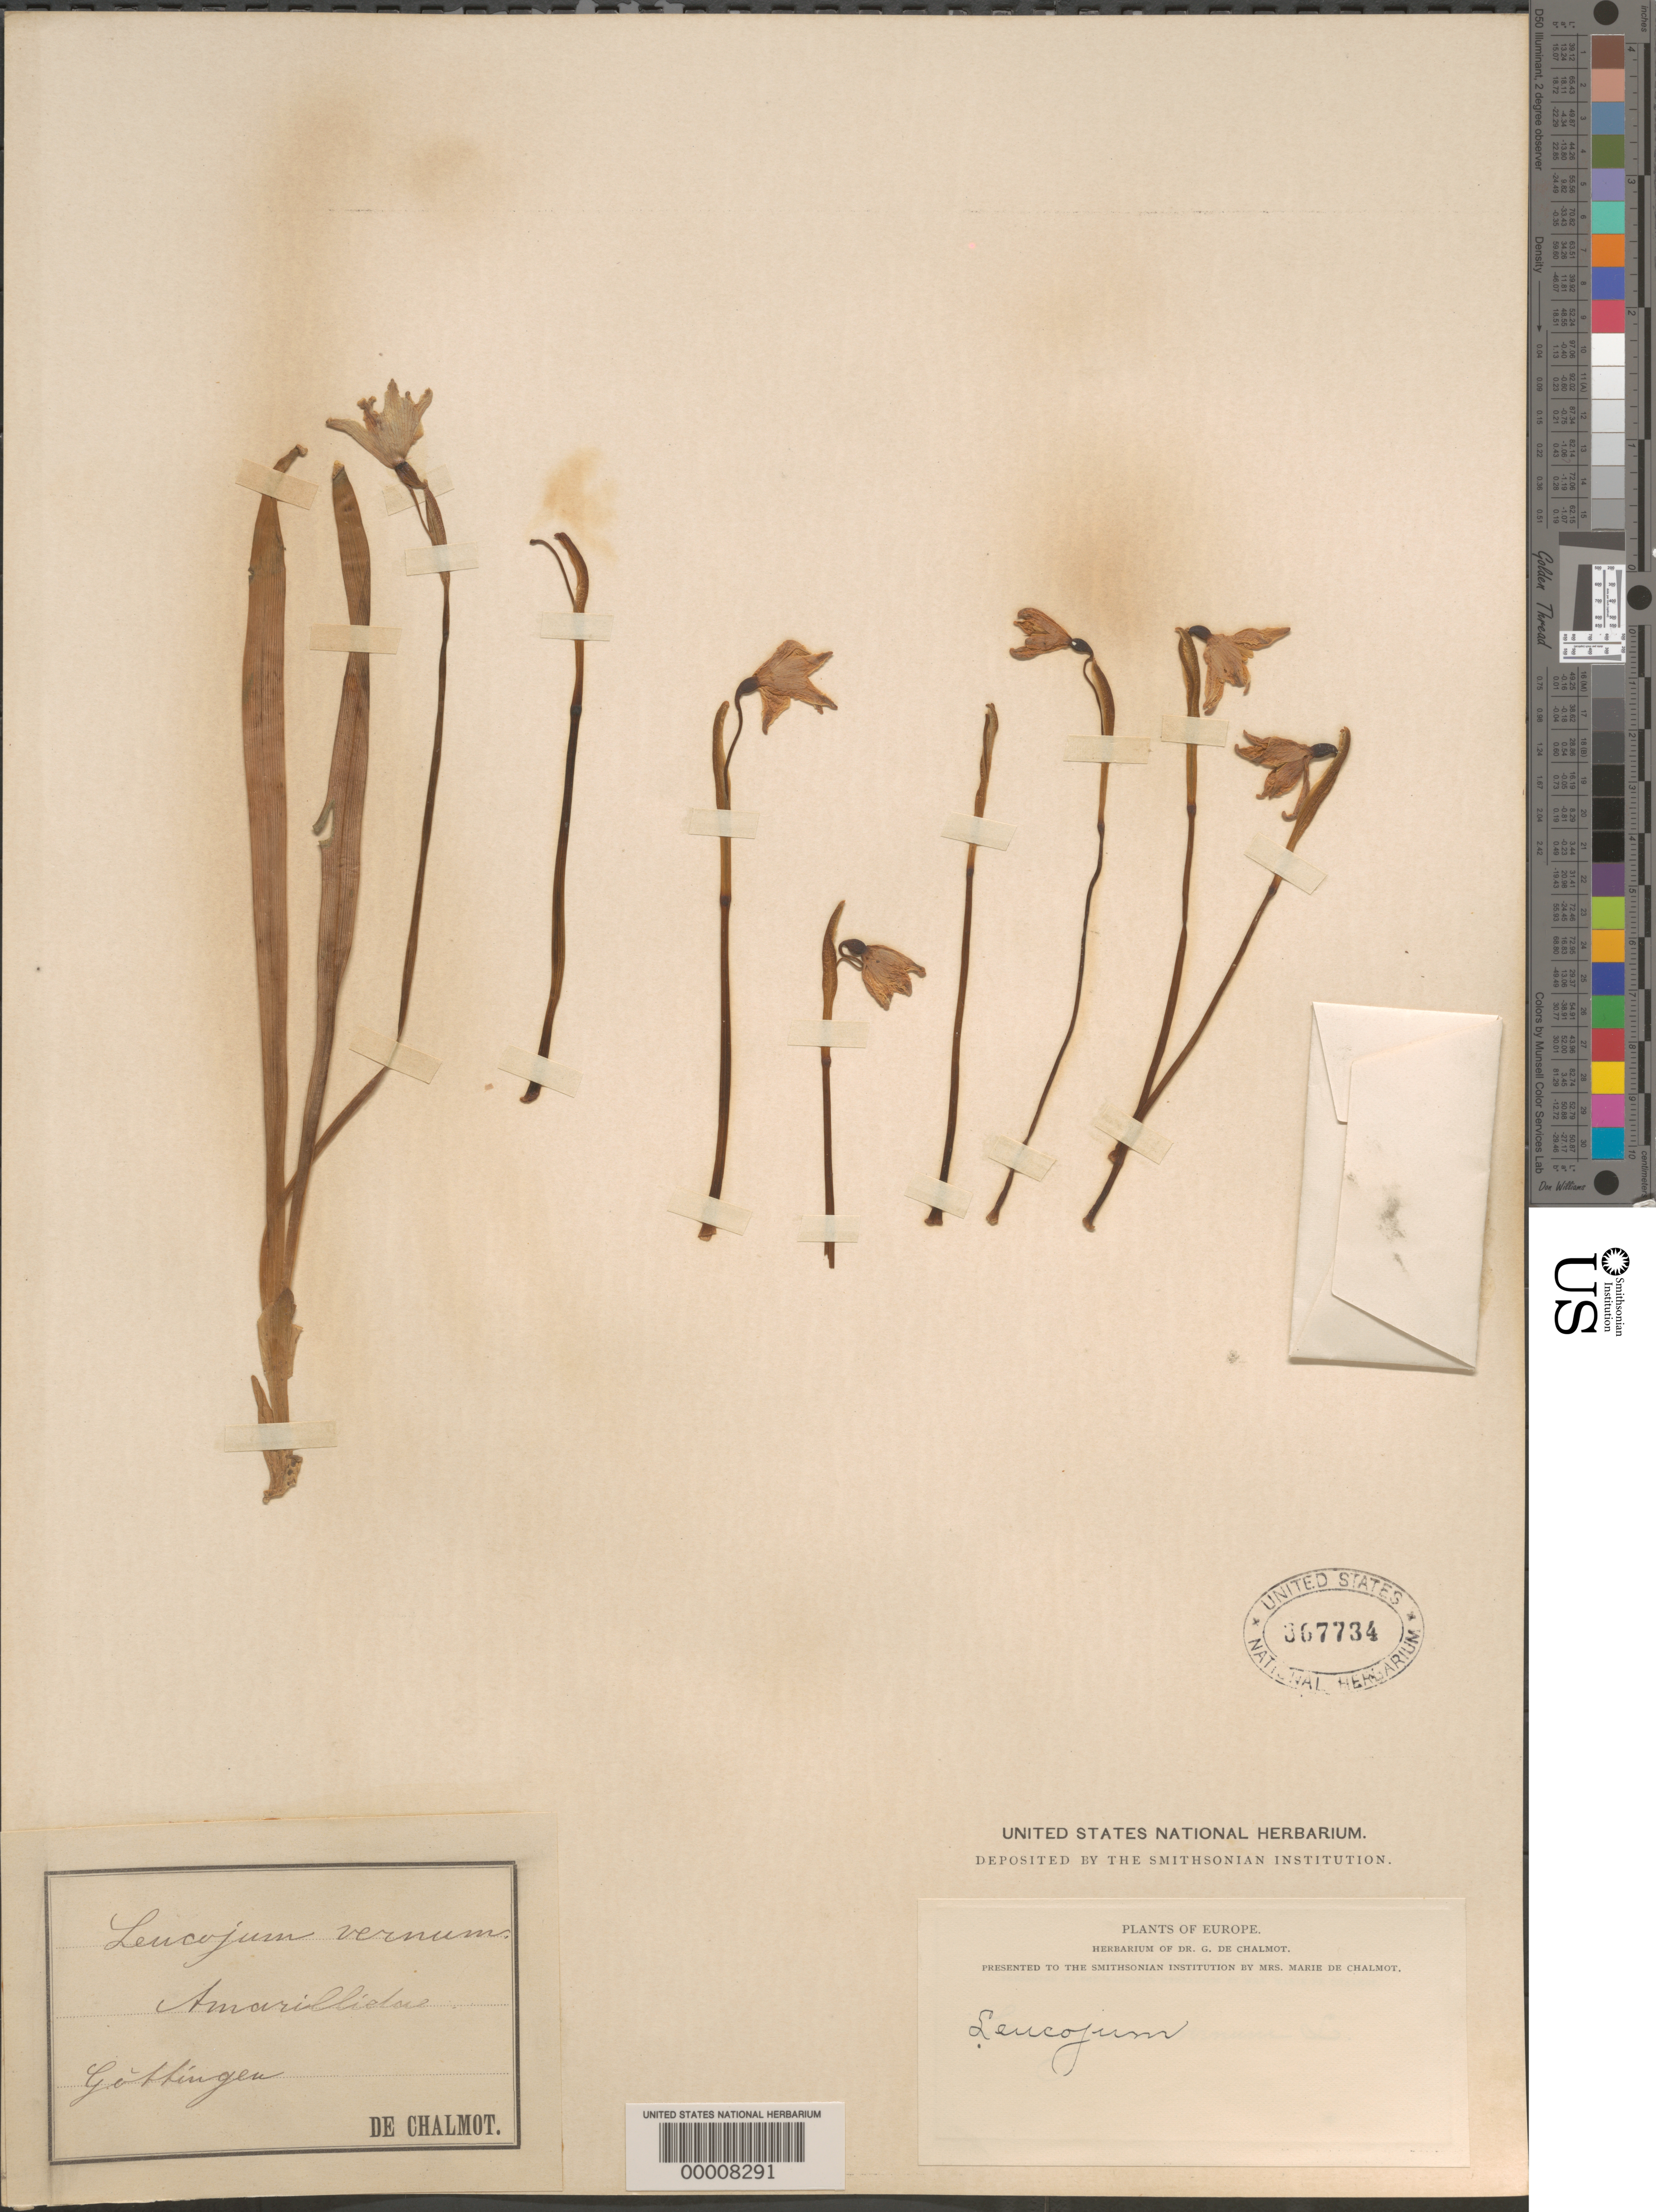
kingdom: Plantae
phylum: Tracheophyta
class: Liliopsida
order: Asparagales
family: Amaryllidaceae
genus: Leucojum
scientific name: Leucojum vernum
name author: L.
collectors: G. de Chalmot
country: Germany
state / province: Niedersachsen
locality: Gottingen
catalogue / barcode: US 367734